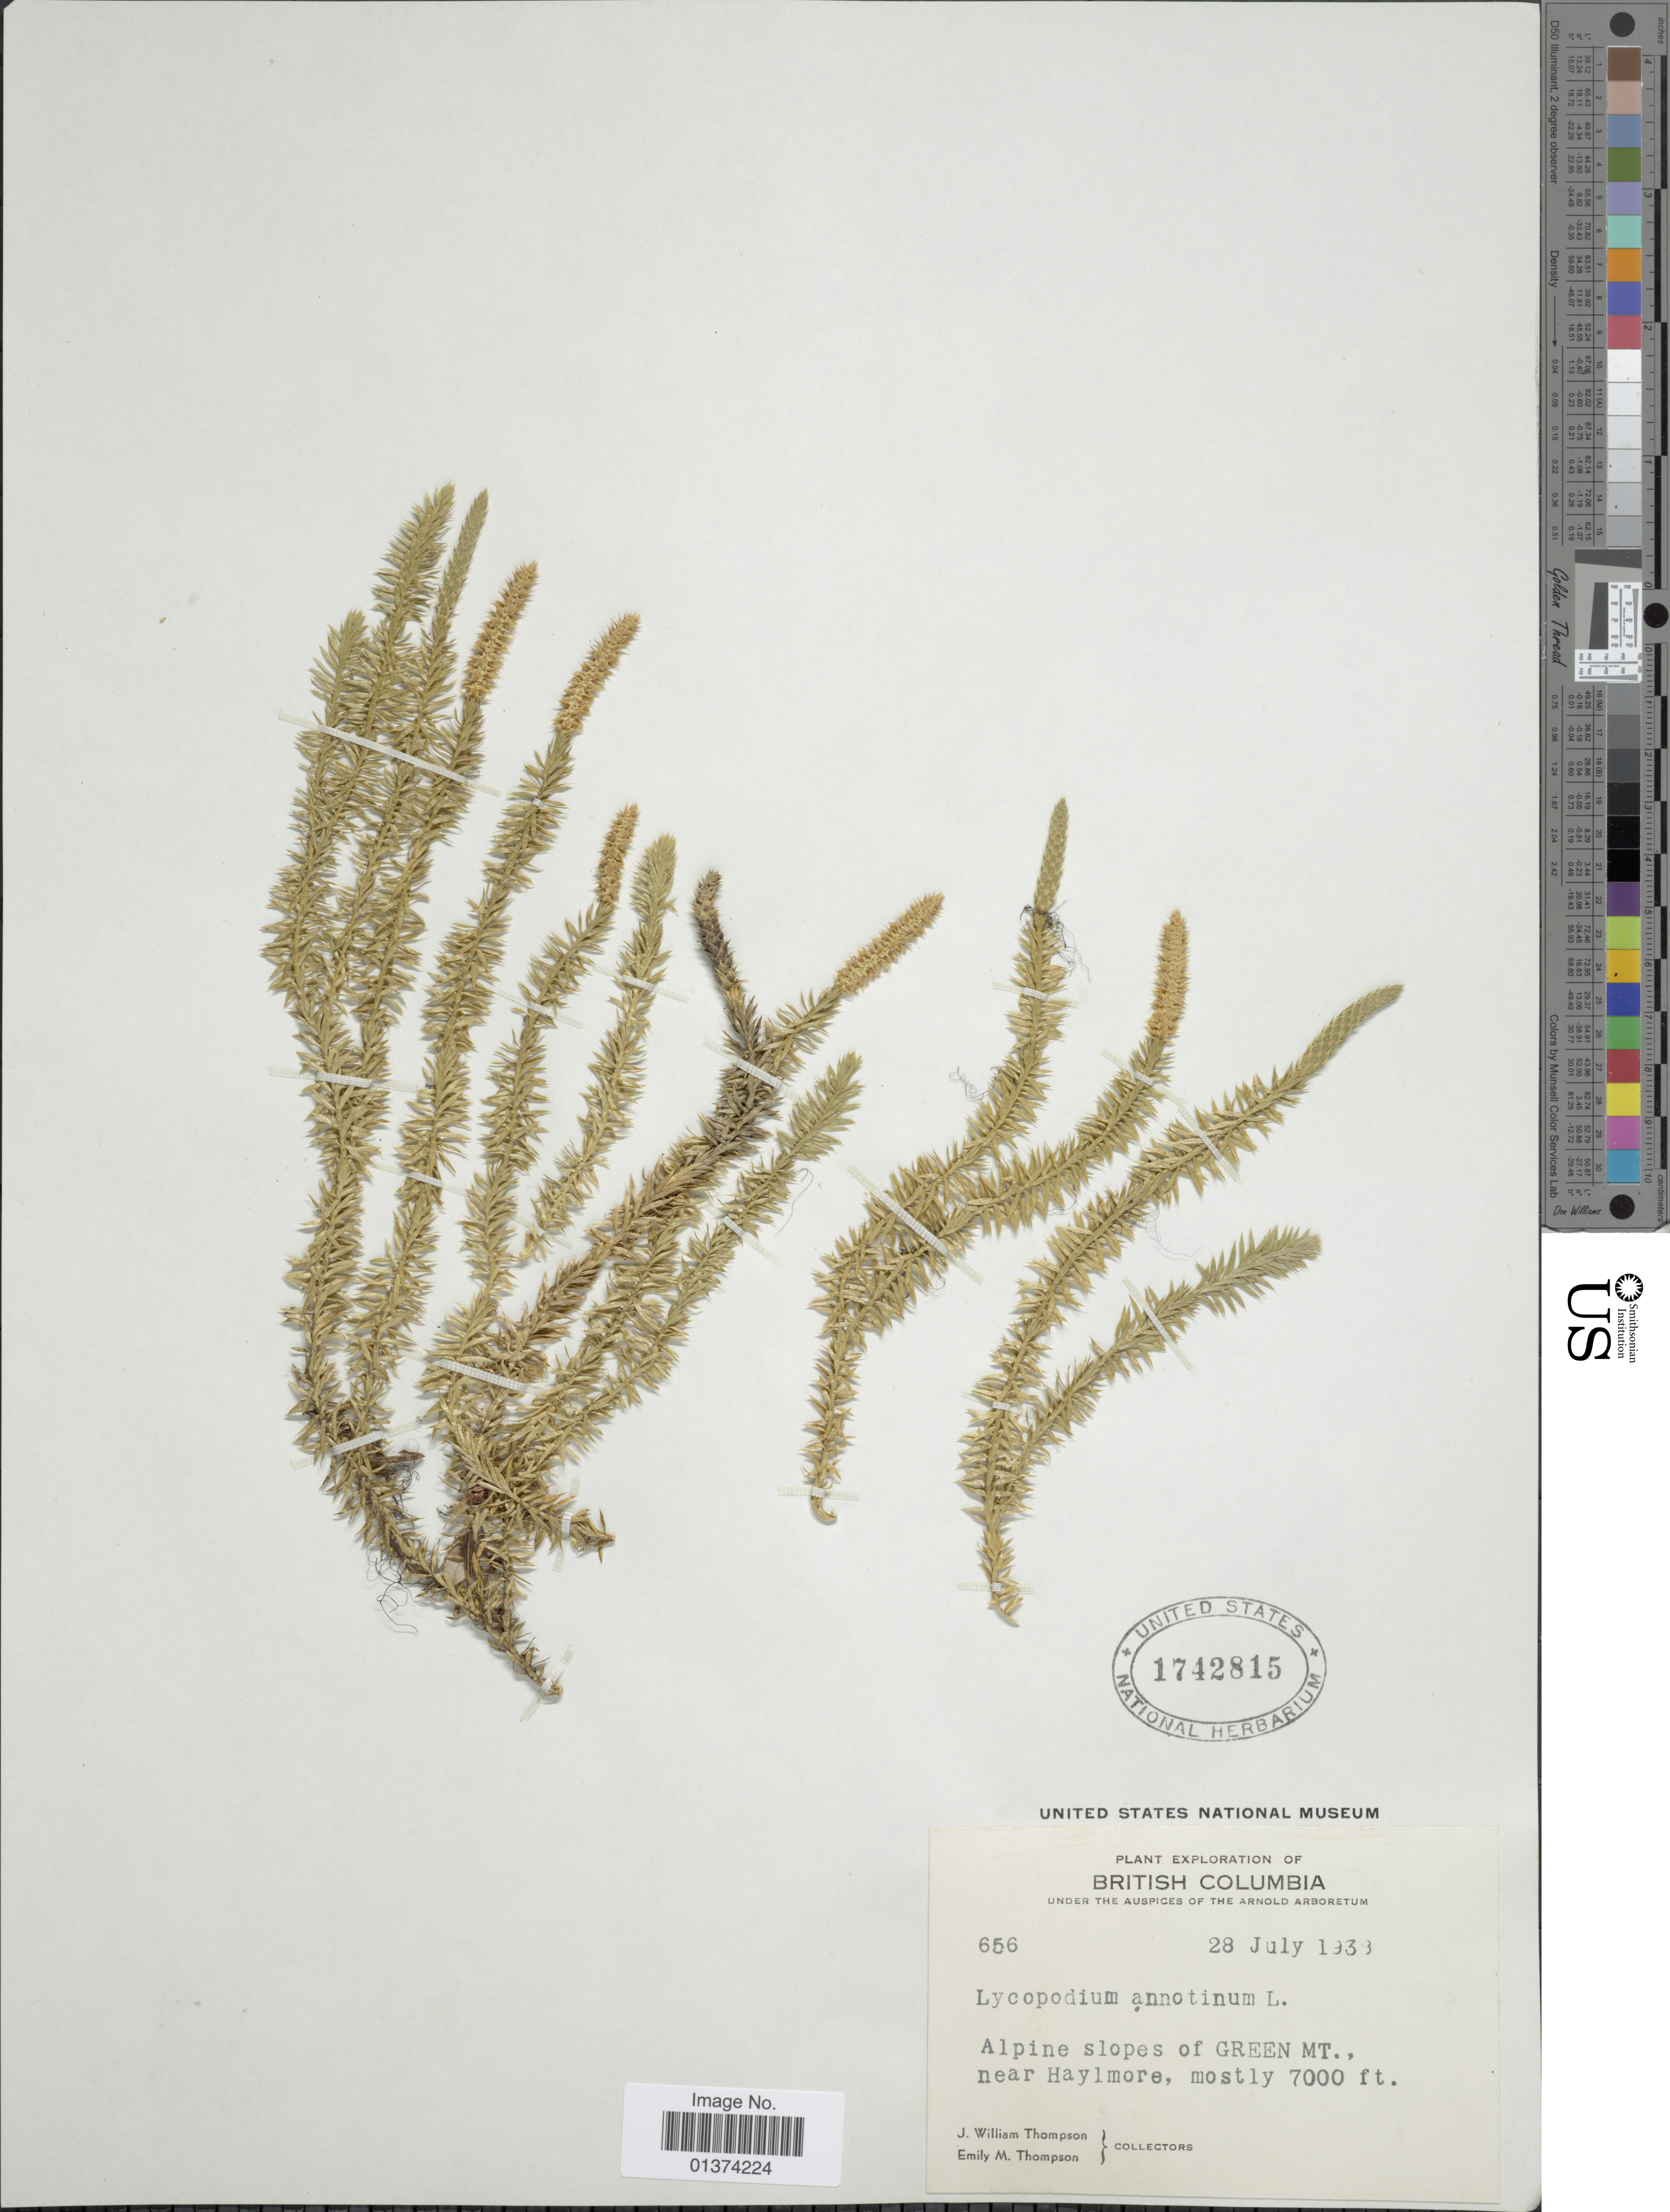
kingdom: Plantae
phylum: Tracheophyta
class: Lycopodiopsida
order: Lycopodiales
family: Lycopodiaceae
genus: Spinulum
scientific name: Spinulum annotinum subsp. annotinum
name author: (L.) A. Haines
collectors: J. W. Thompson & E. M. Thompson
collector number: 656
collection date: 1933-07-28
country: Canada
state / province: British Columbia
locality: Alpine slopes of Green Mt., near Haylmore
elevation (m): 2134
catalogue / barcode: US 1742815